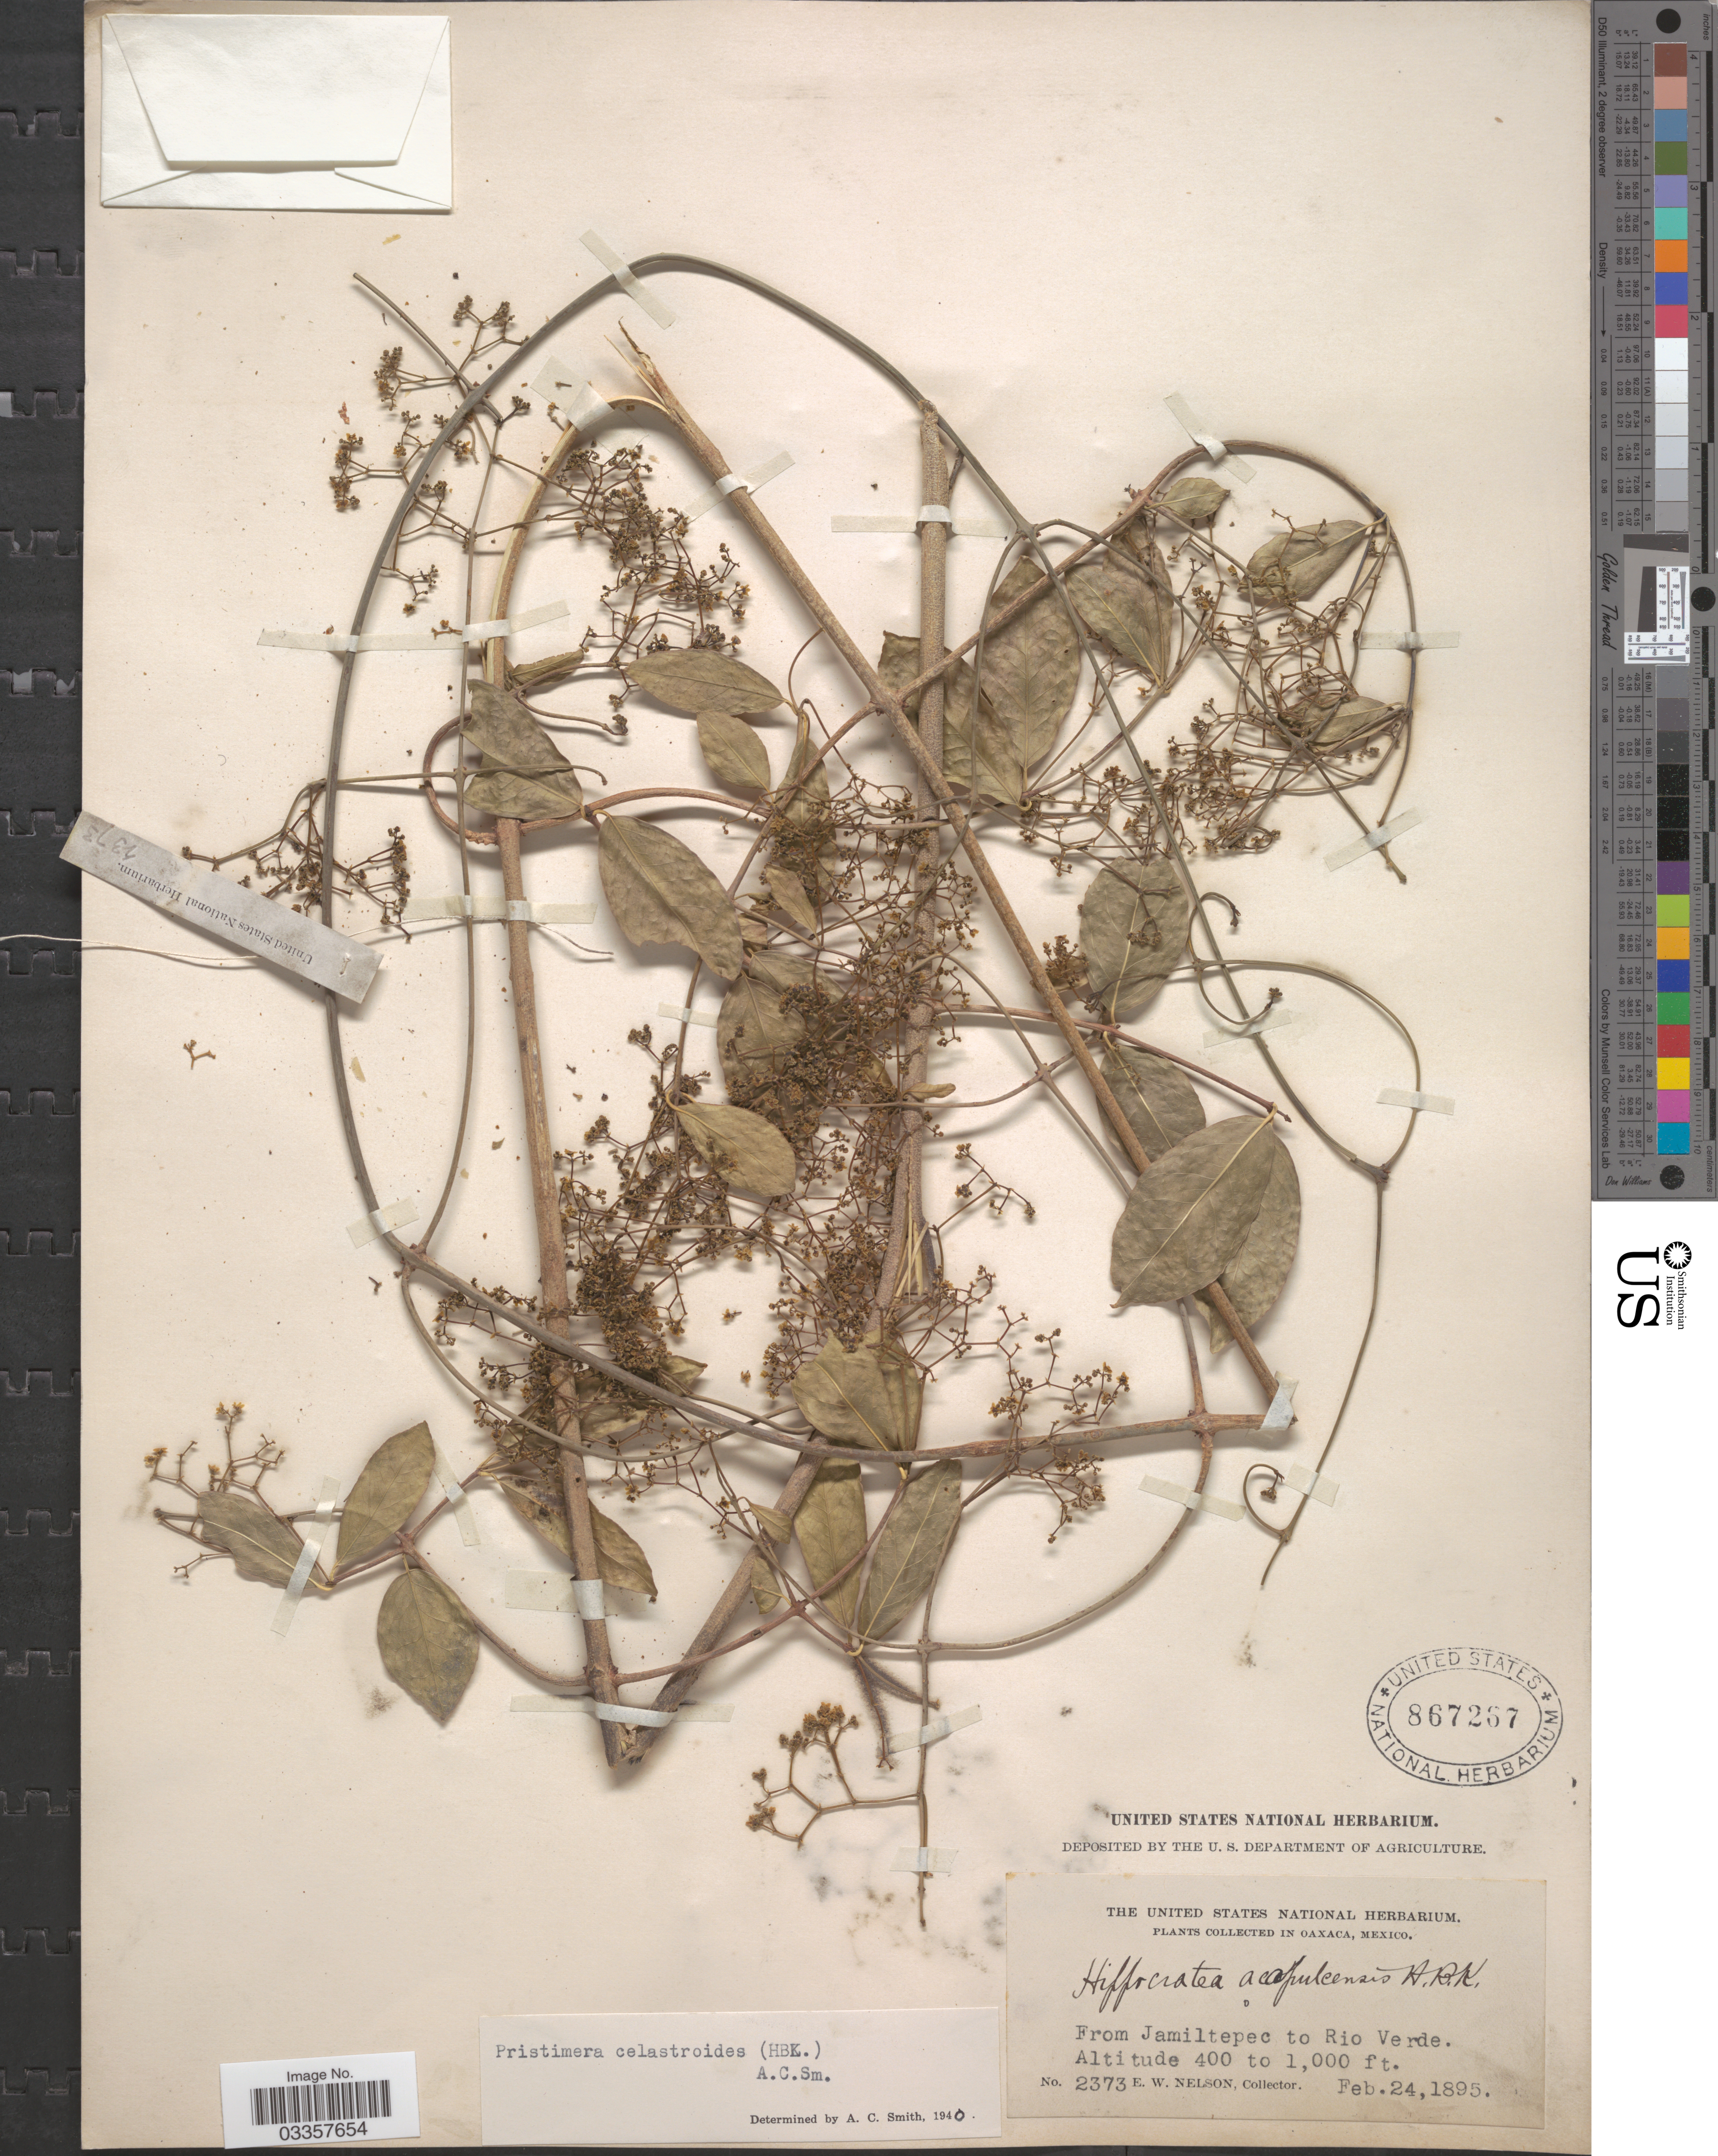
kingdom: Plantae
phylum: Tracheophyta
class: Magnoliopsida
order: Celastrales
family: Celastraceae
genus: Pristimera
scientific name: Pristimera celastroides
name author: (Kunth) A.C. Sm.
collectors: E. W. Nelson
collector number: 2373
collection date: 1895-02-24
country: Mexico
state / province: Oaxaca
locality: From Jamiltepec to Rio Verde.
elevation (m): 122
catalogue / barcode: US 867267